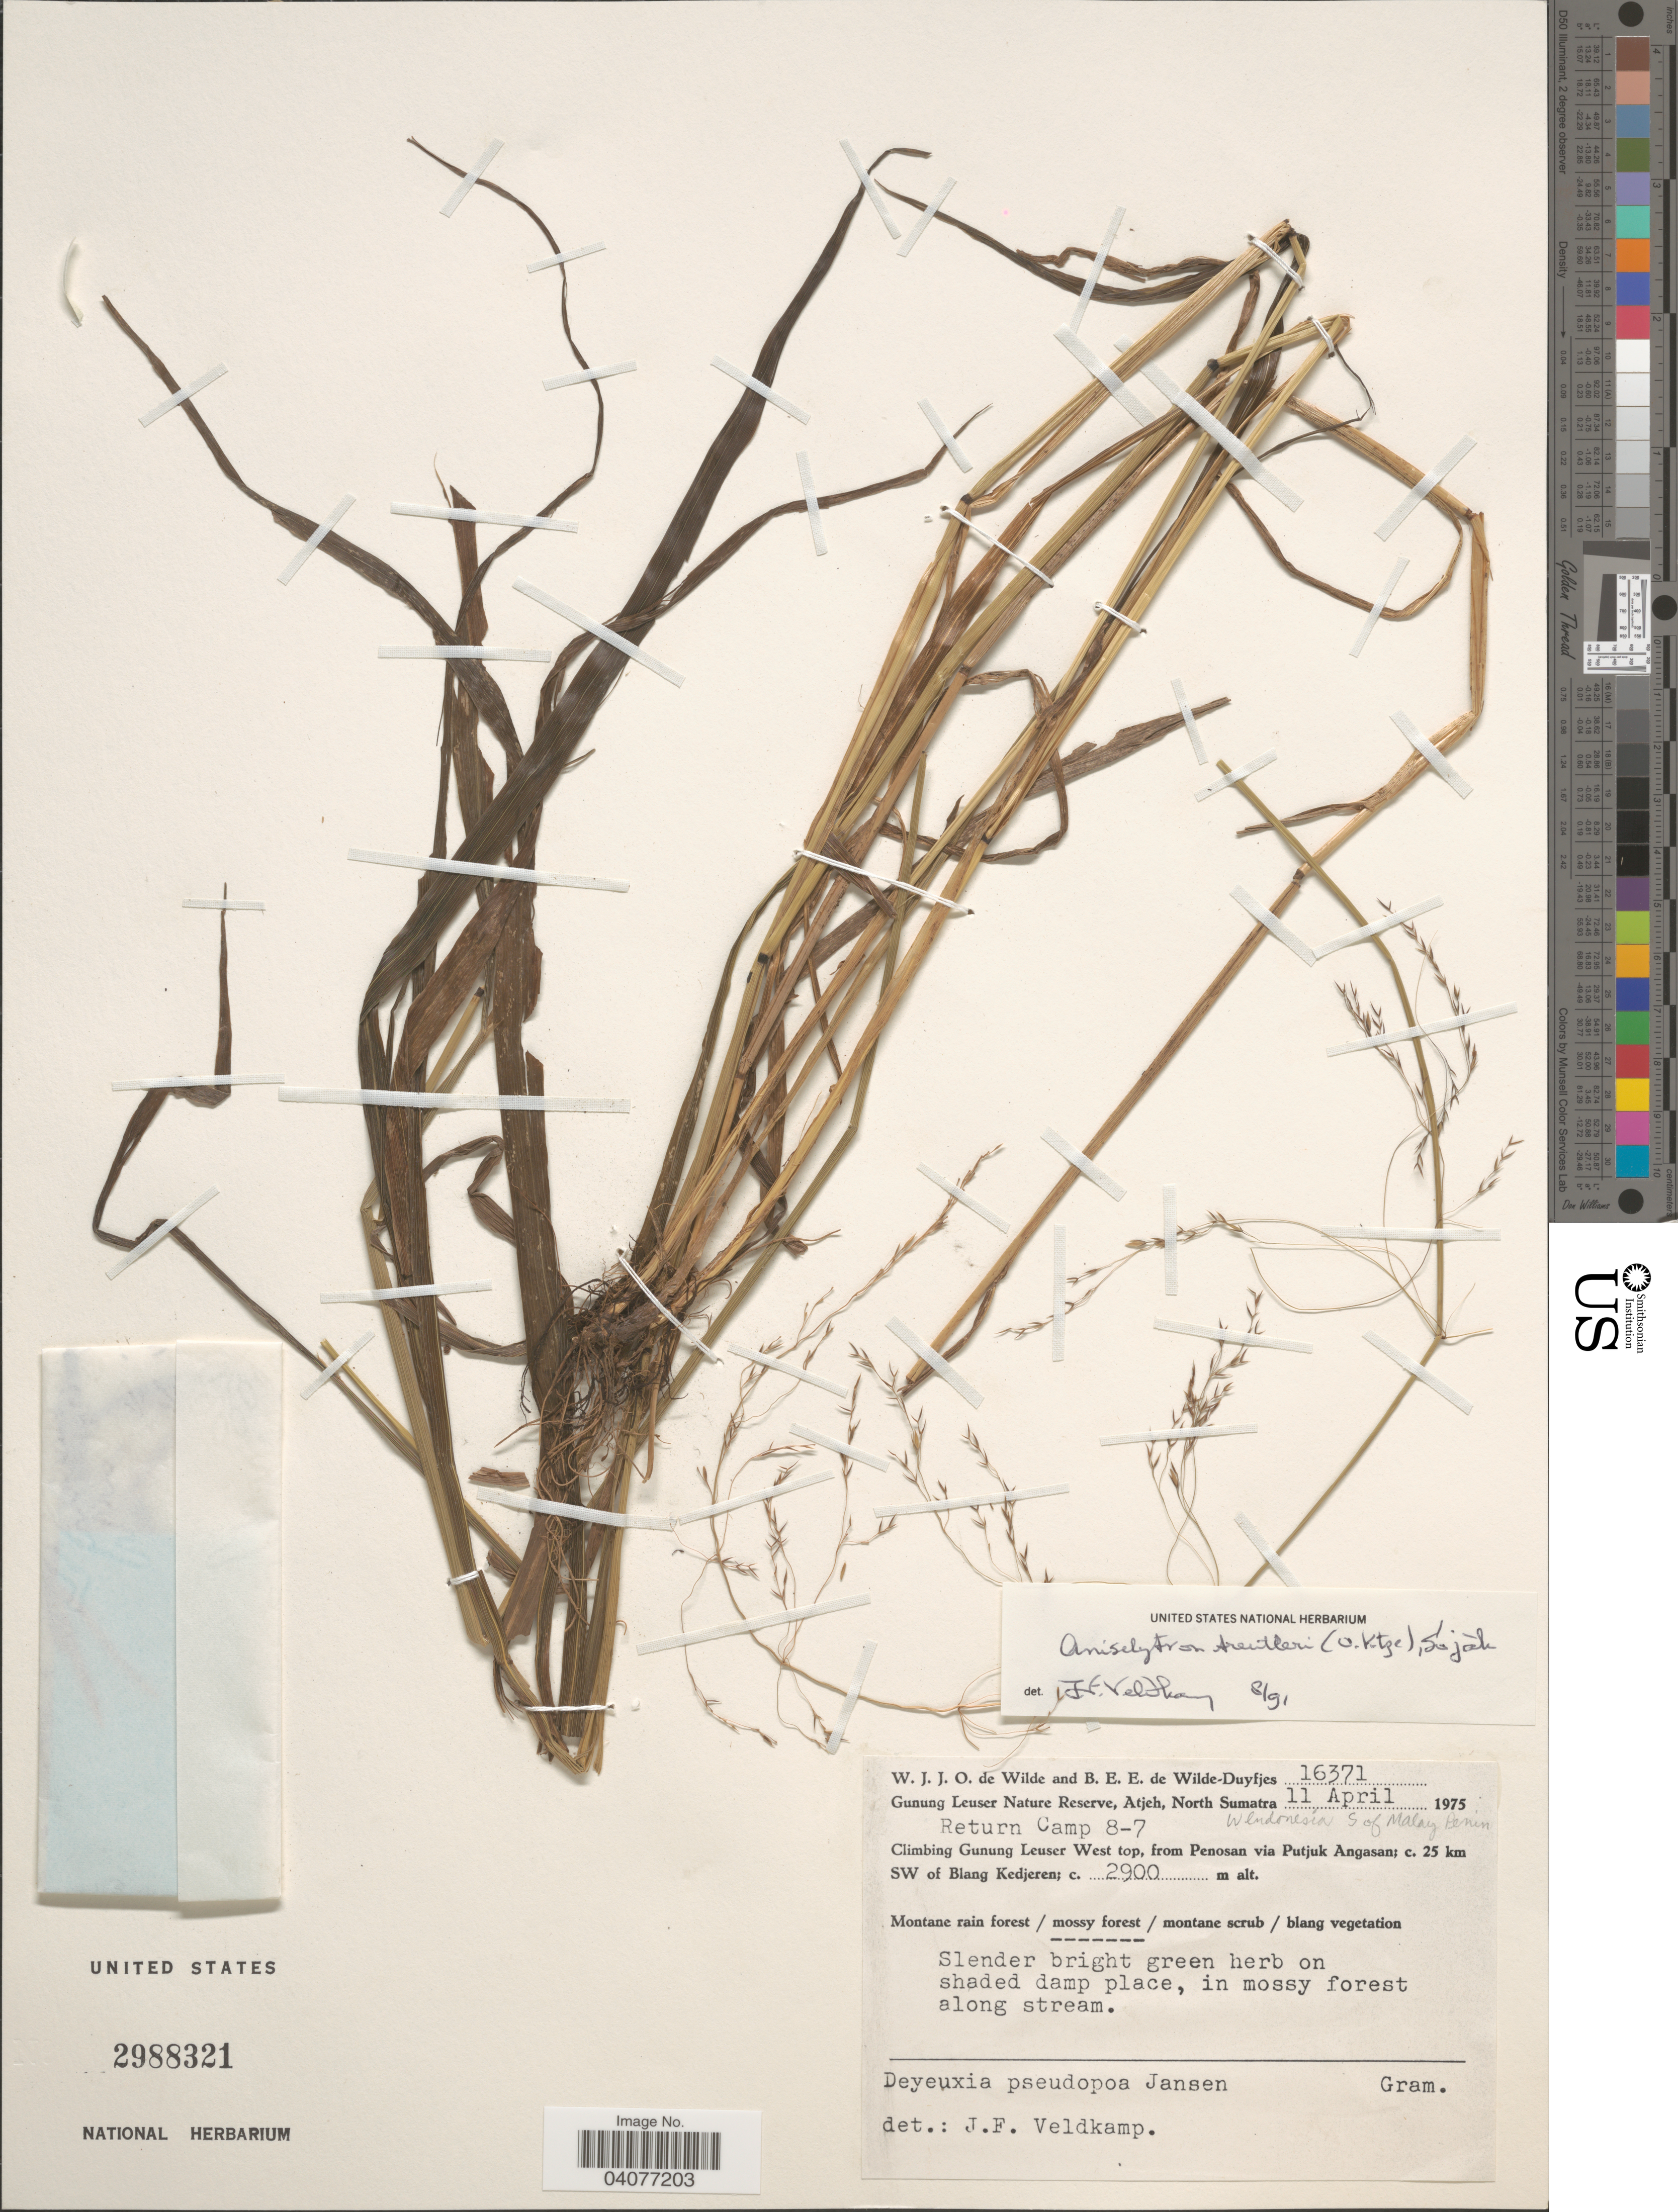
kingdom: Plantae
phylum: Tracheophyta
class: Liliopsida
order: Poales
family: Poaceae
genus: Aniselytron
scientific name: Aniselytron treutleri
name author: (Kuntze) Soják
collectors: W. J. de Wilde & B. E. de Wilde-Duyfjes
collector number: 16371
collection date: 1975-04-11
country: Indonesia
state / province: Sumatra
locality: Gunung Leuser Nature Reserve, Atjeh, North Sumatra. W. Indonesia S of Malay Penin. Return Camp 8-7. Climbing Gunung Leuser West top, from Penosan via Putjuk Angasan; c. 25 km SW of Blang Kedjeren.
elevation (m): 2900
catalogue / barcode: US 2988321